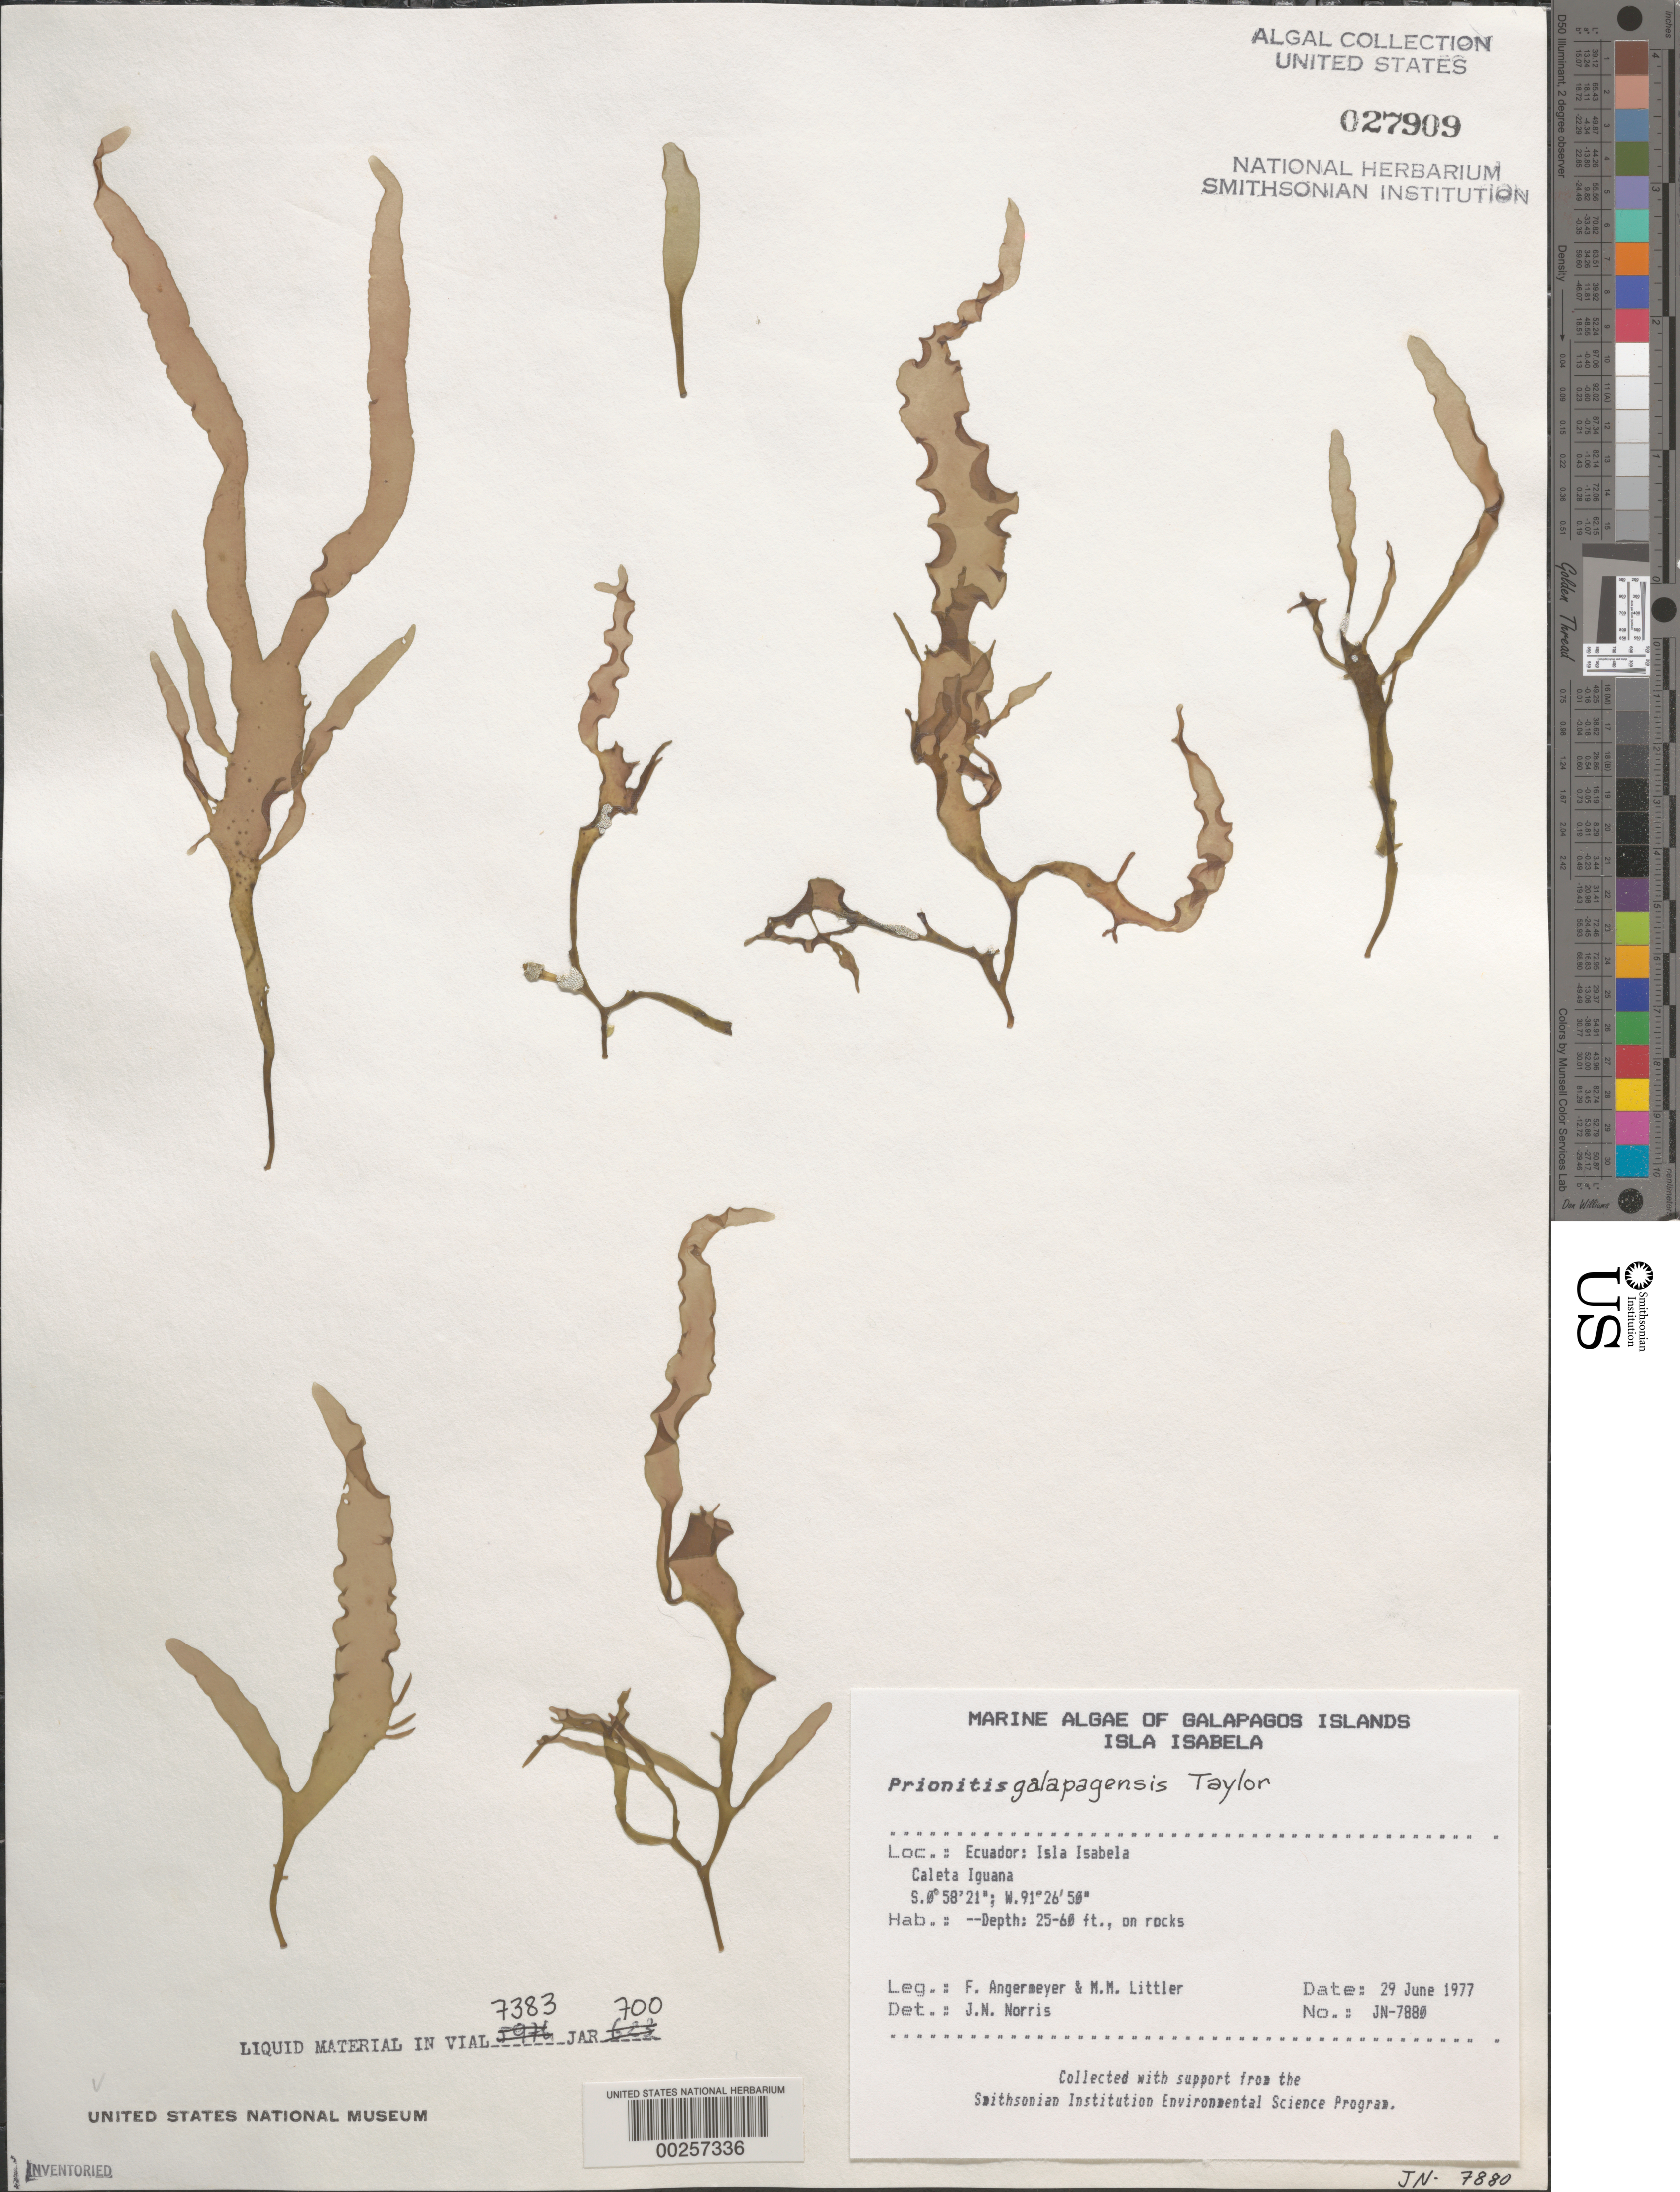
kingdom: Plantae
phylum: Rhodophyta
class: Florideophyceae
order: Cryptonemiales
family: Cryptonemiaceae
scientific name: Prionitis galapagensis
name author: W.R. Taylor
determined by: Norris, James N.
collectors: F. Angermeyer & M. M. Littler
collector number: Jn-7880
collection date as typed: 29 Jun 1977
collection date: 1977-06-29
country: Ecuador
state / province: Colón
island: Isabela [Albemarle]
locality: Caleta Iguana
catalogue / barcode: US 27909